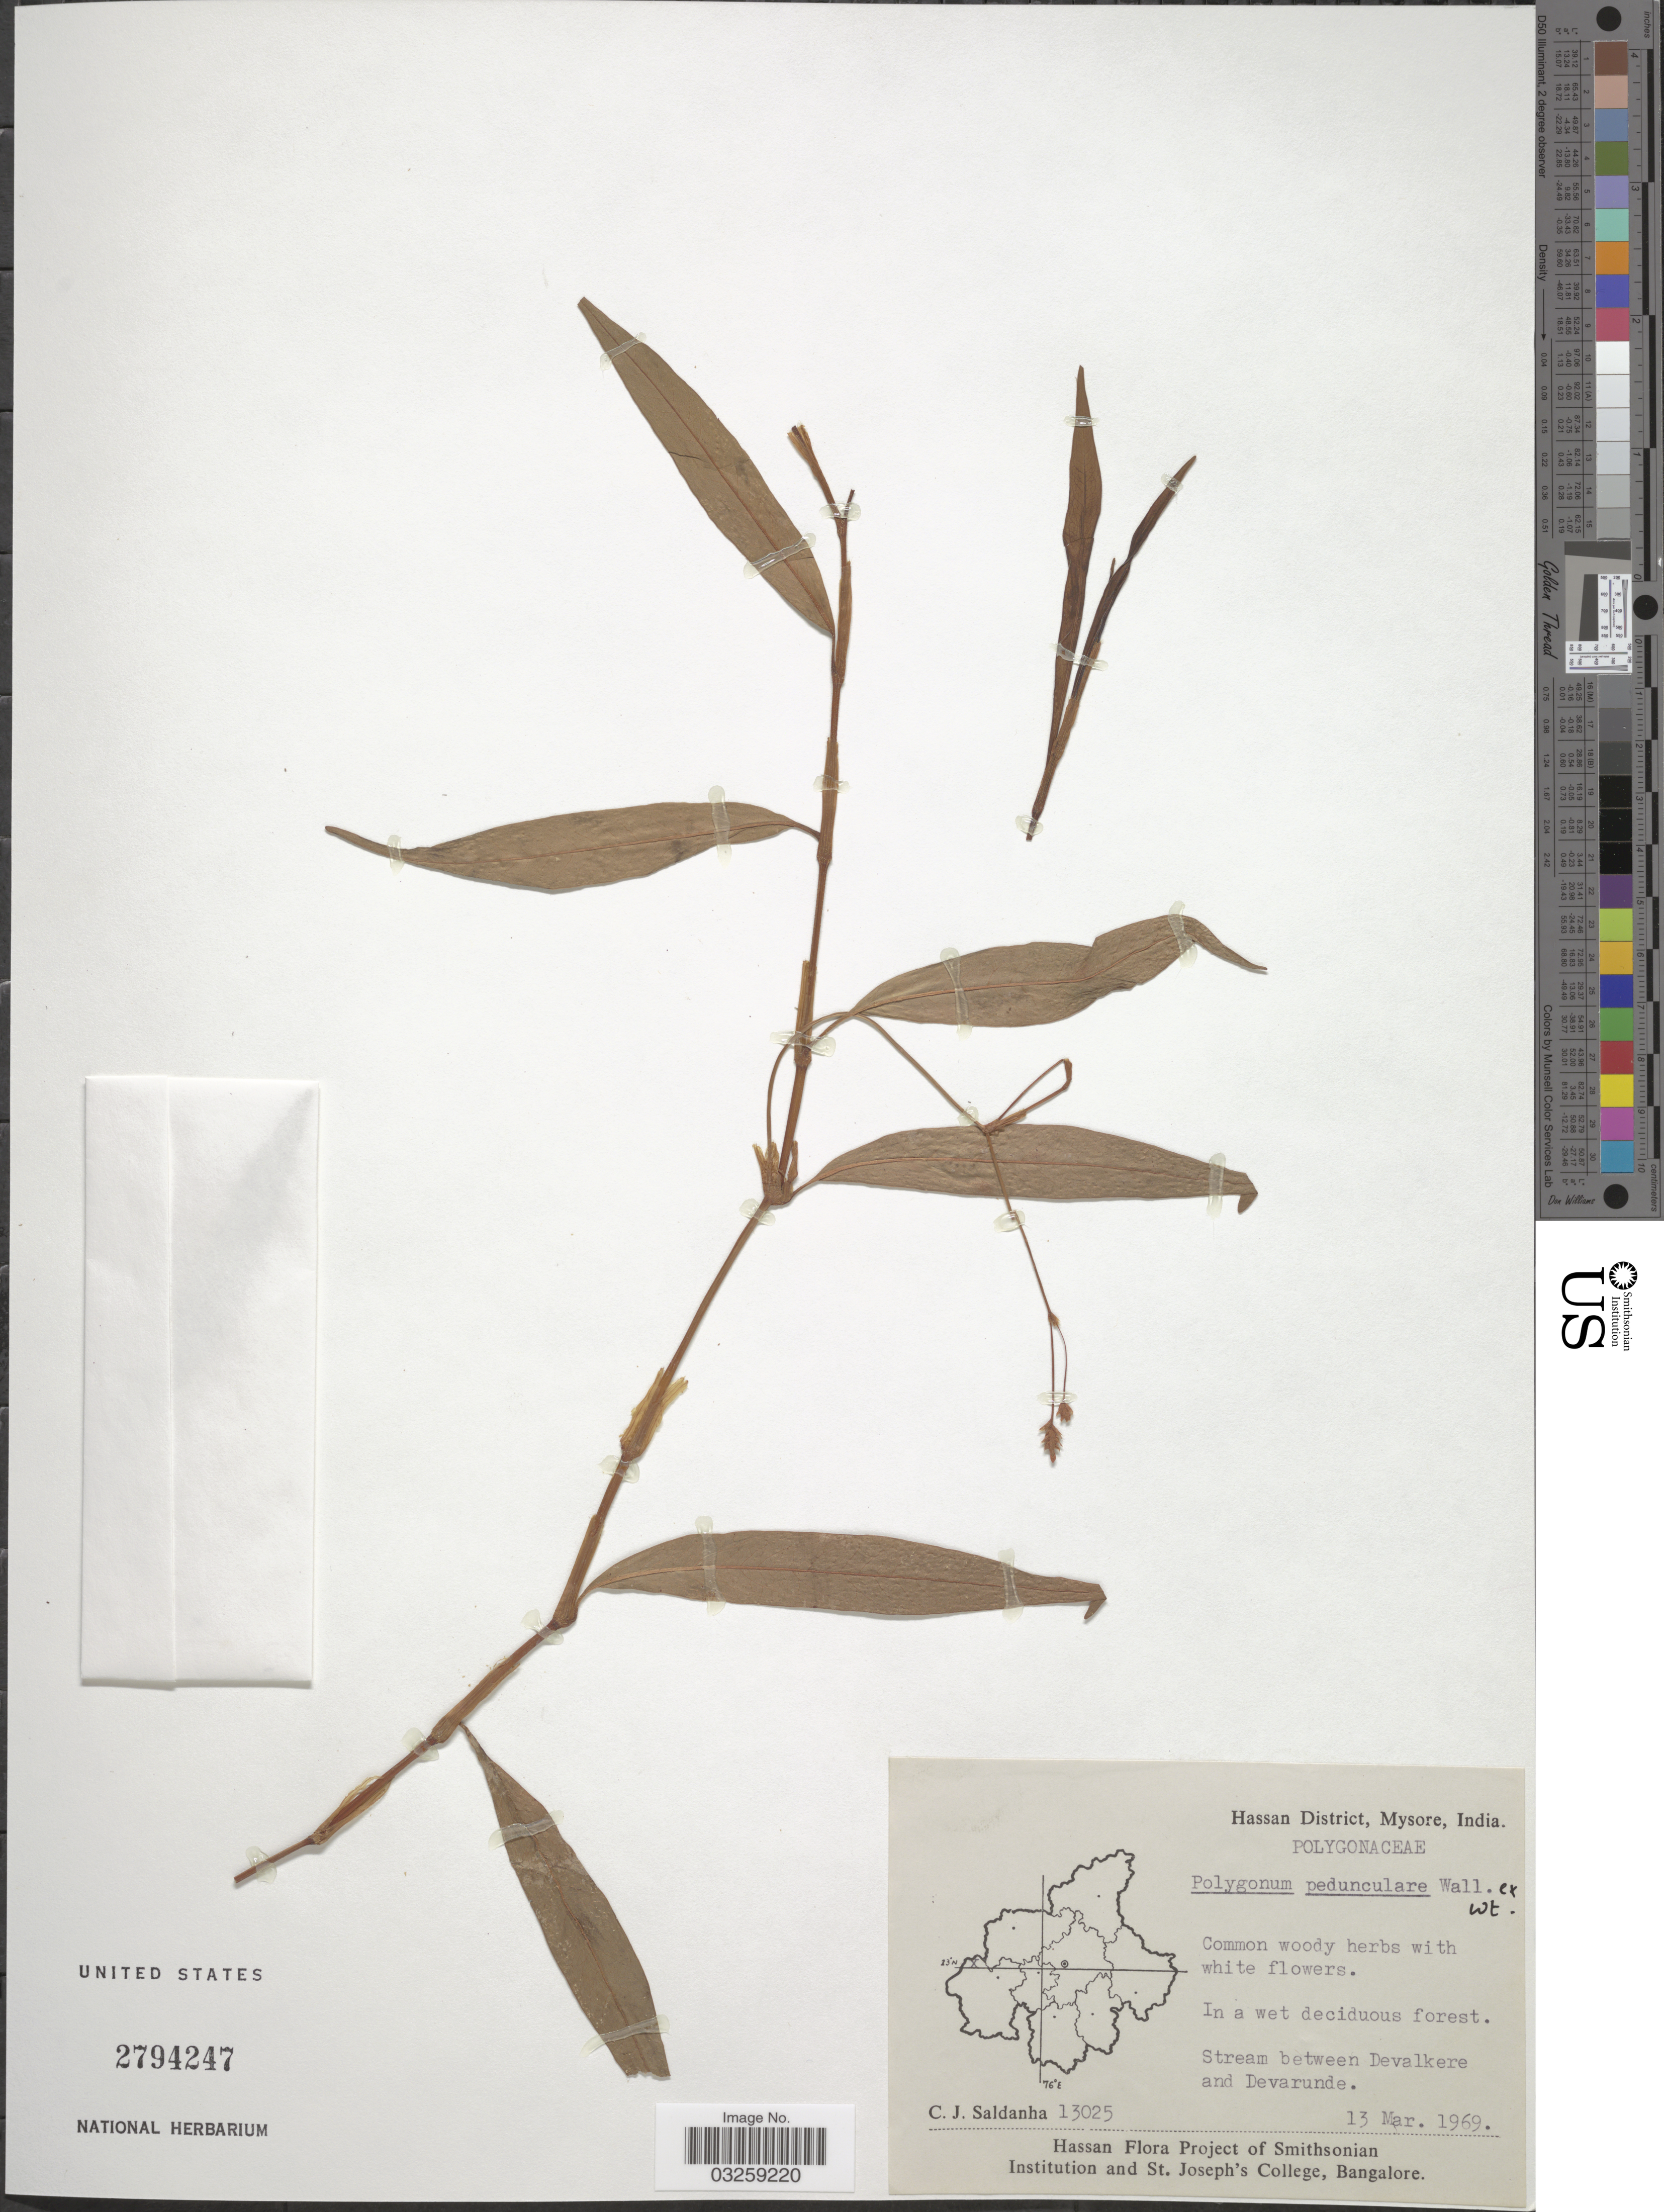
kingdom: Plantae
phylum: Tracheophyta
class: Magnoliopsida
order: Caryophyllales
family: Polygonaceae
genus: Polygonum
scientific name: Polygonum pedunculare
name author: Wall. ex Meisn.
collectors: C. J. Saldanha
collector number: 13025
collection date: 1969-03-13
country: India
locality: Hassan District, Mysore. Stream between Devalkere and Devarunde.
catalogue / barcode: US 2794247